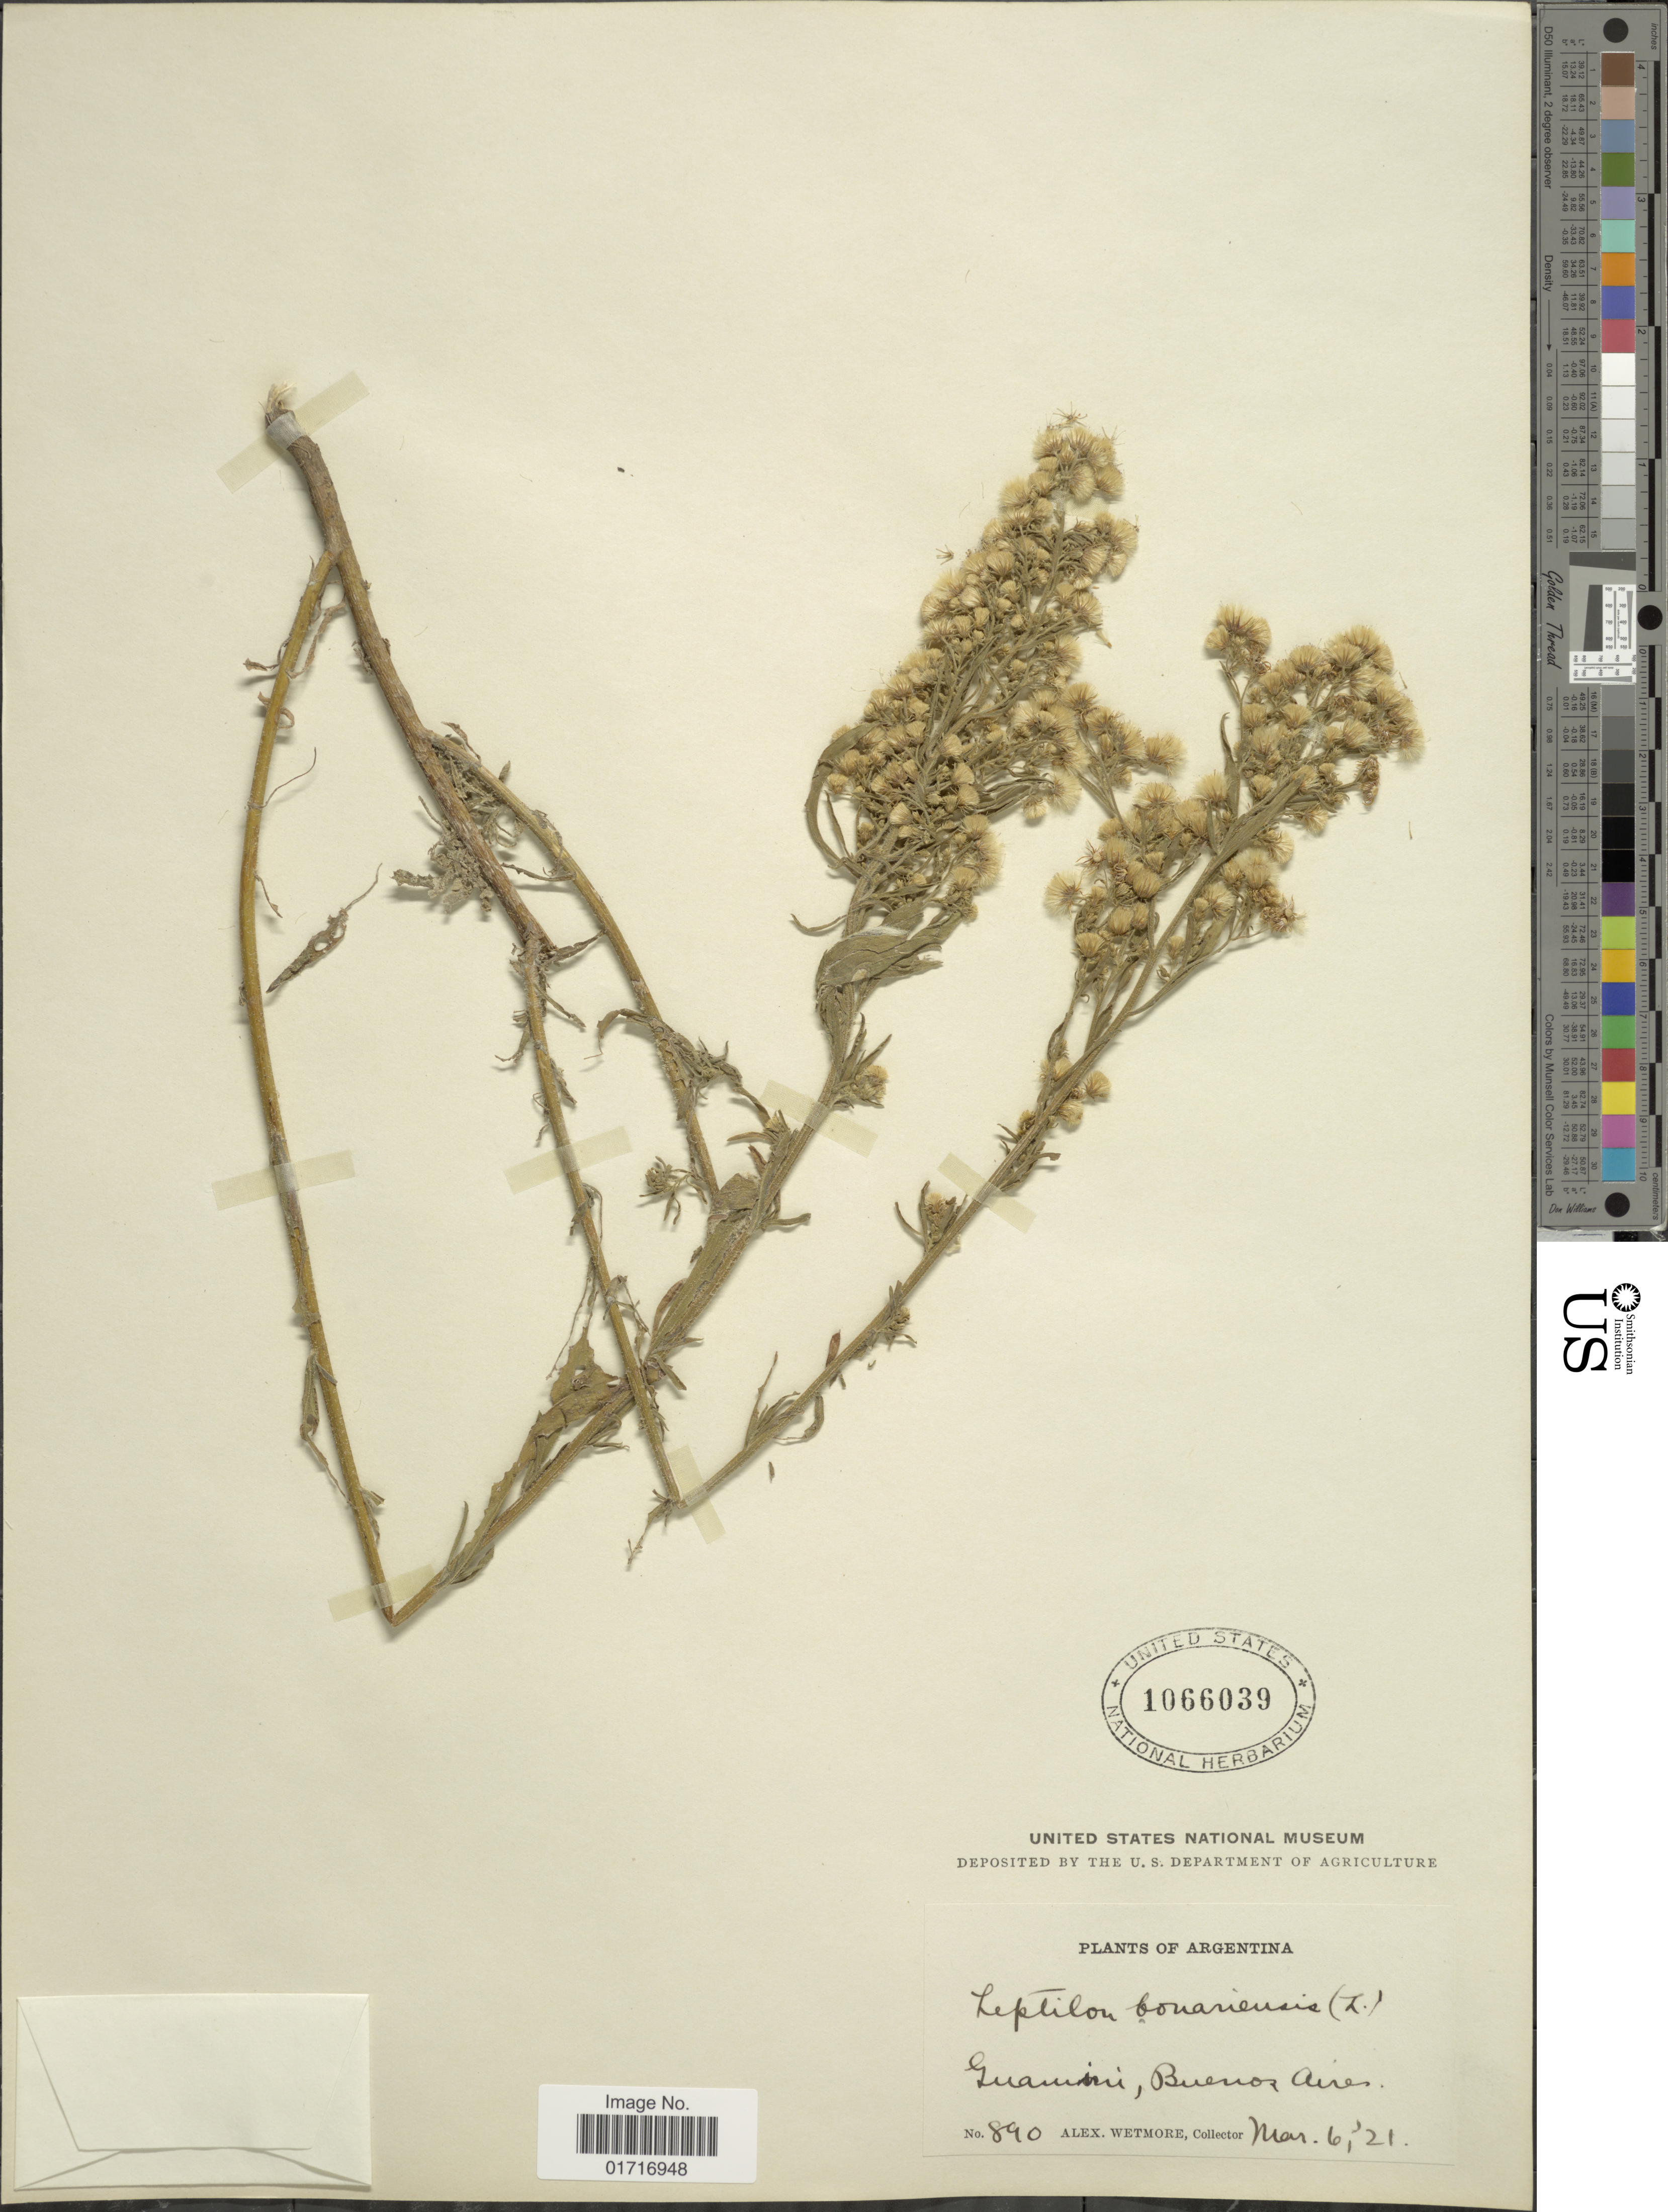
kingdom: Plantae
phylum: Tracheophyta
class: Magnoliopsida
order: Asterales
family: Asteraceae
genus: Conyza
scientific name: Conyza bonariensis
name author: (L.) Cronq.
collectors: A. Wetmore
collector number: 890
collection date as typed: Transcribed d/m/y: 6/3/21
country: Argentina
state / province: Buenos Aires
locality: Guamini, Buenos Aires.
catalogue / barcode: US 1066039